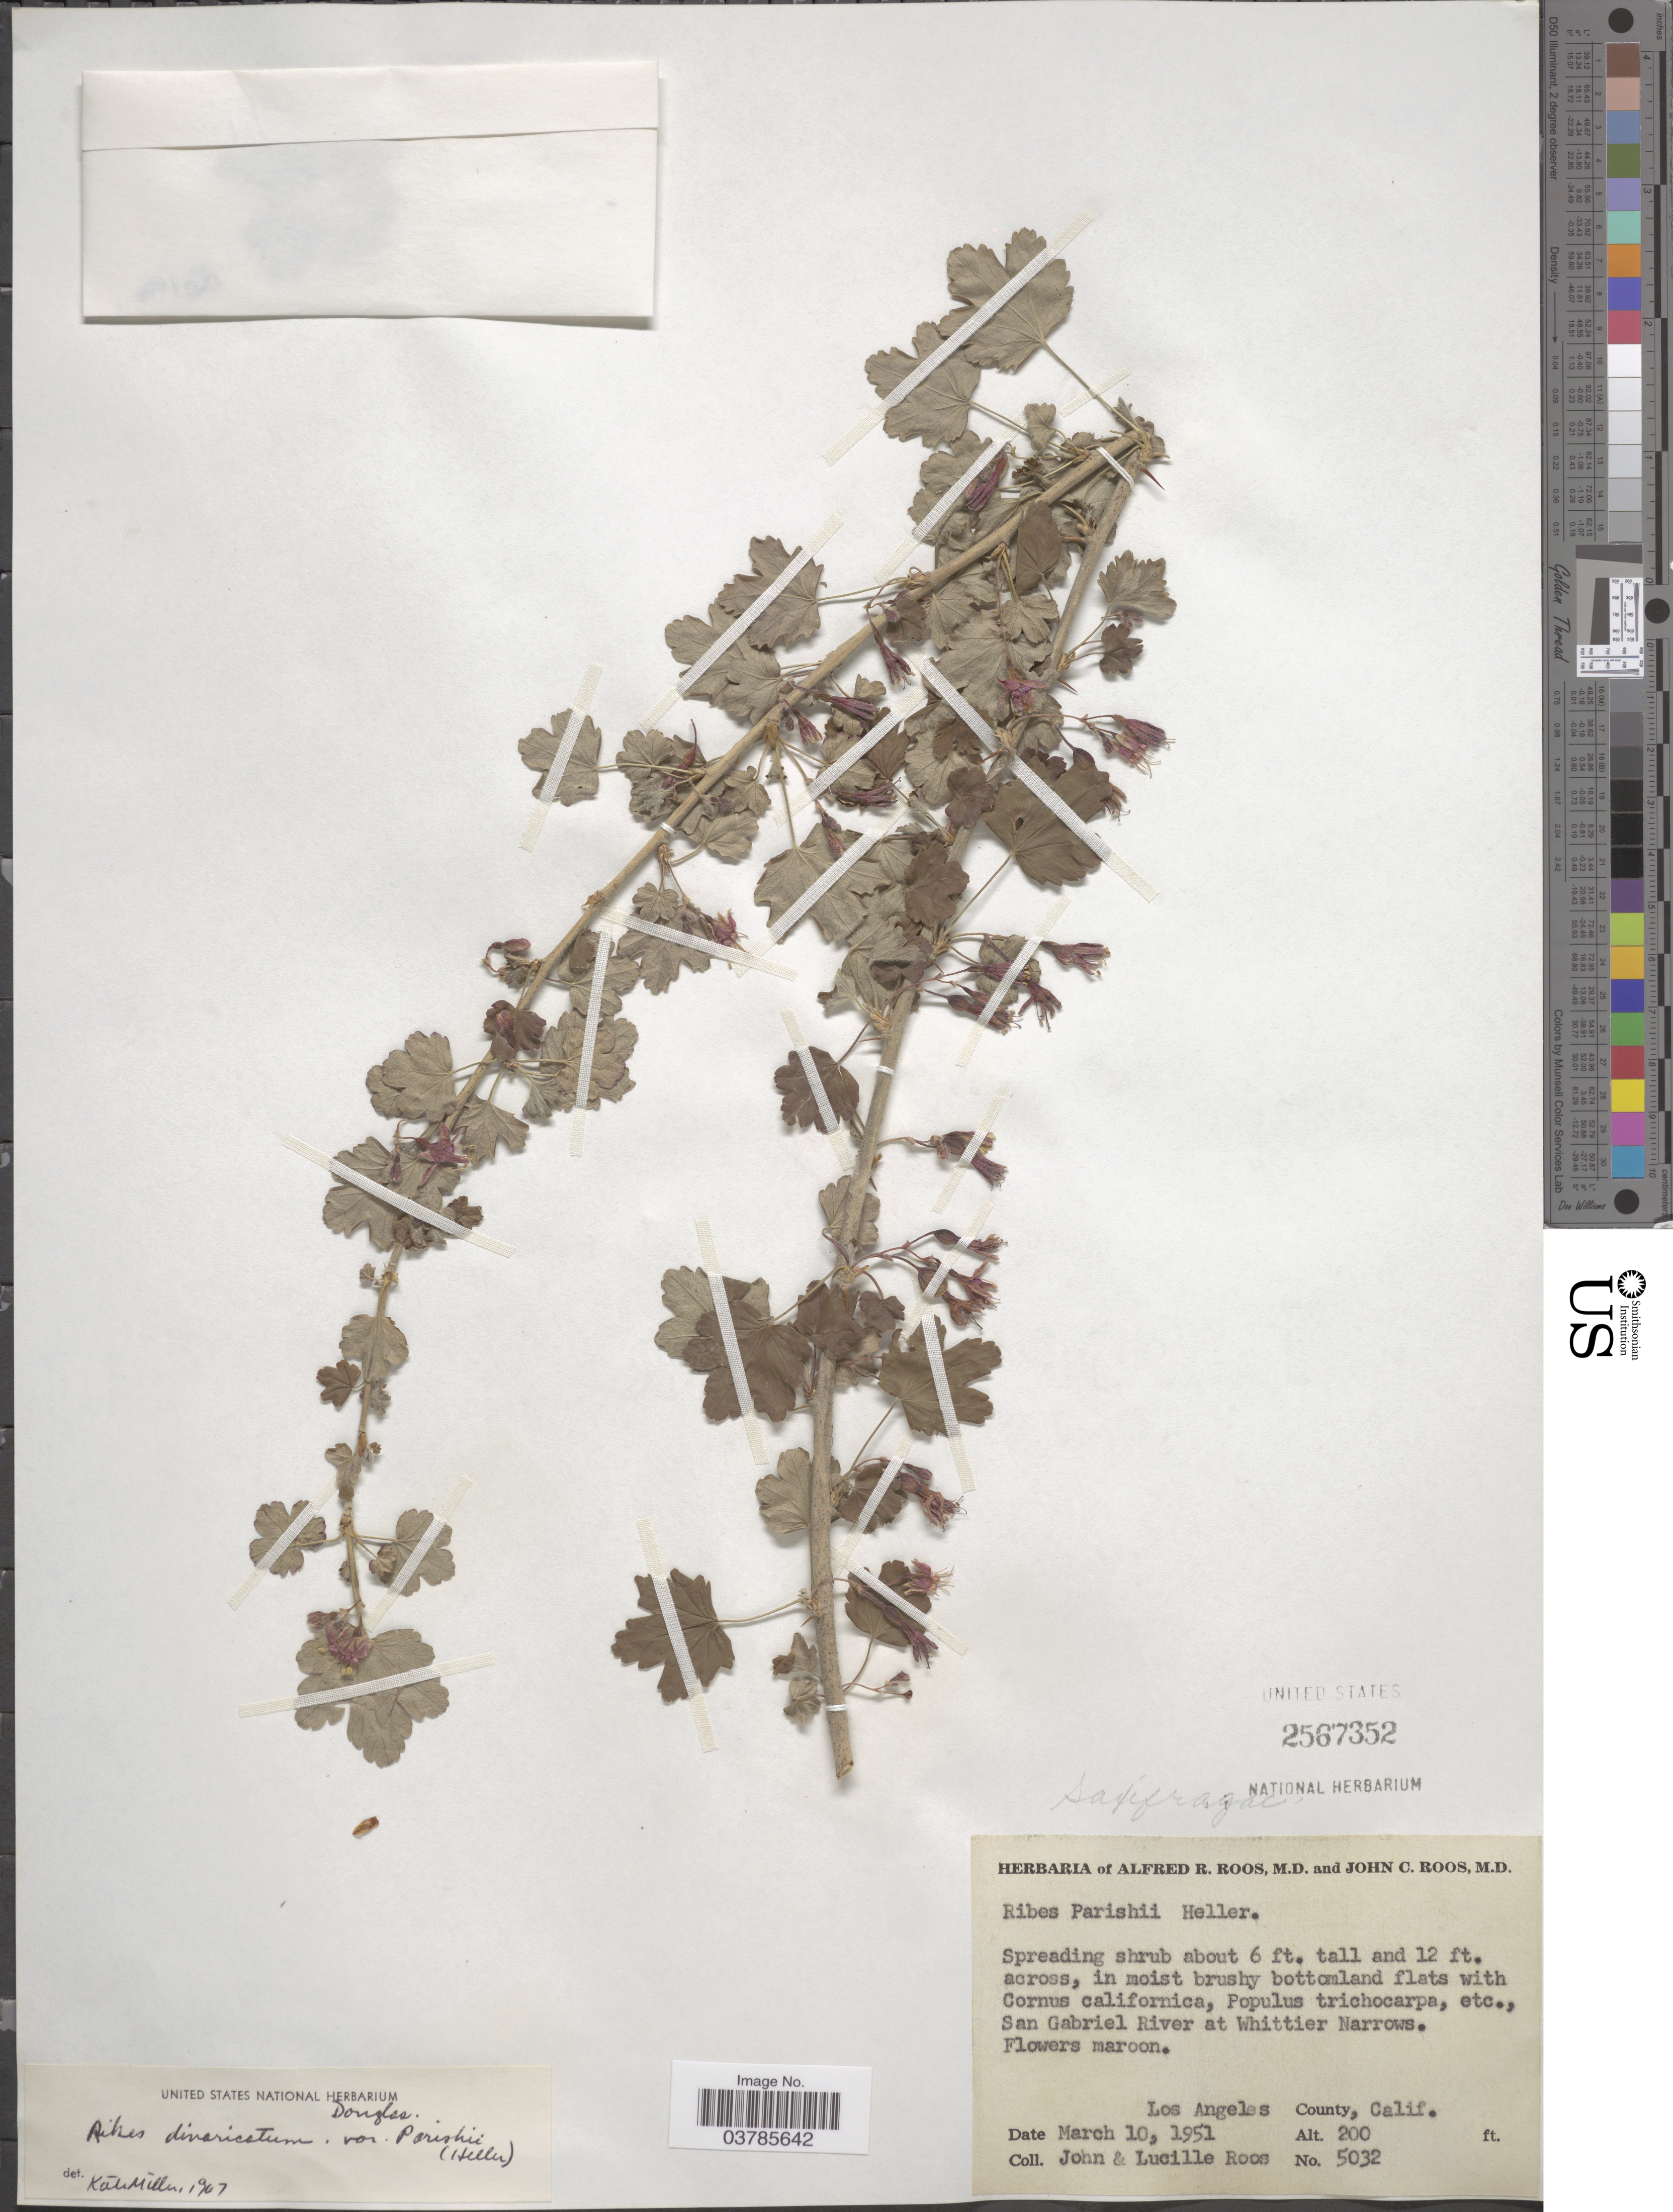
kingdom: Plantae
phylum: Tracheophyta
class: Magnoliopsida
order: Saxifragales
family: Grossulariaceae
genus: Ribes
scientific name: Ribes divaricatum var. parishii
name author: (A. Heller) Jeps.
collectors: J. C. Roos & L. Roos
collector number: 5032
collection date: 1951-03-10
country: United States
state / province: California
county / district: Los Angeles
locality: San Gabriel River at Whittier Narrows. Los Angeles County.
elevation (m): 61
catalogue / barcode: US 2567352